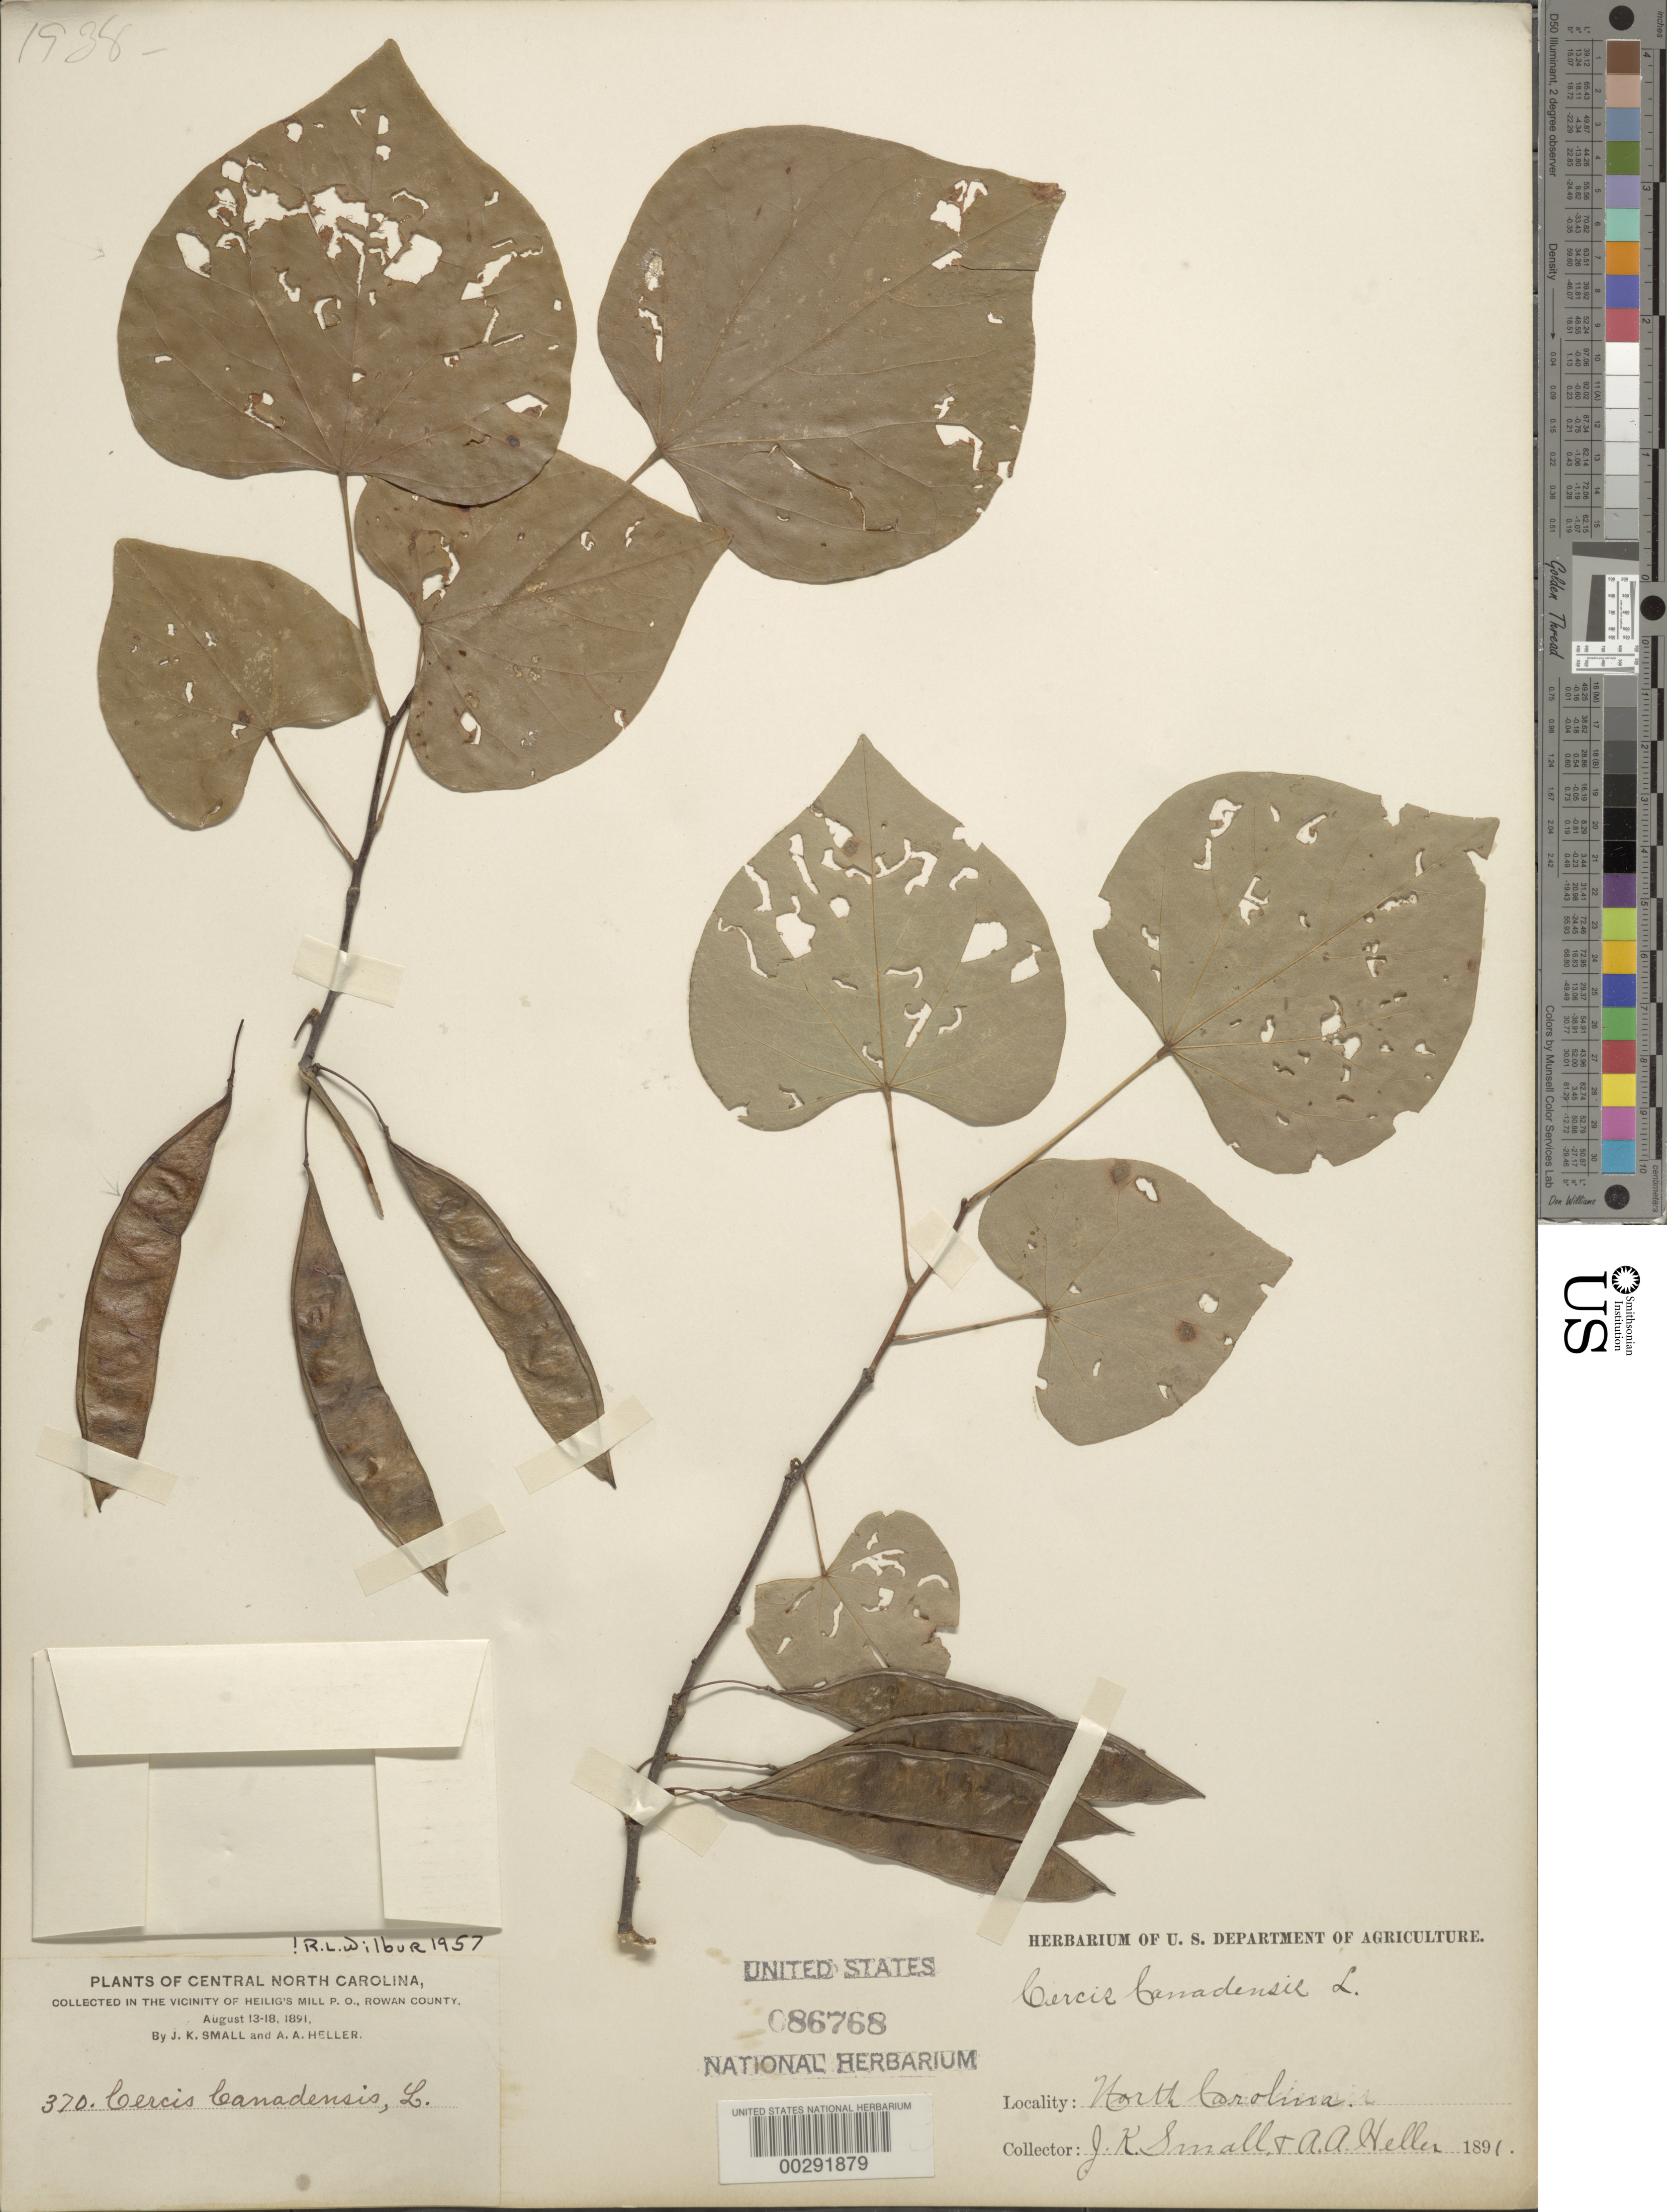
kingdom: Plantae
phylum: Tracheophyta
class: Magnoliopsida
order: Fabales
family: Fabaceae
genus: Cercis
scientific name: Cercis canadensis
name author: L.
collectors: J. K. Small & A. A. Heller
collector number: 370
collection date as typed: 13 Aug 1891 to 18 Aug 1891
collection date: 1891-08-13/1891-08-18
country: United States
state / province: North Carolina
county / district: Rowan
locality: Vicinity of heilig's mill p.o.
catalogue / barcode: US 86768